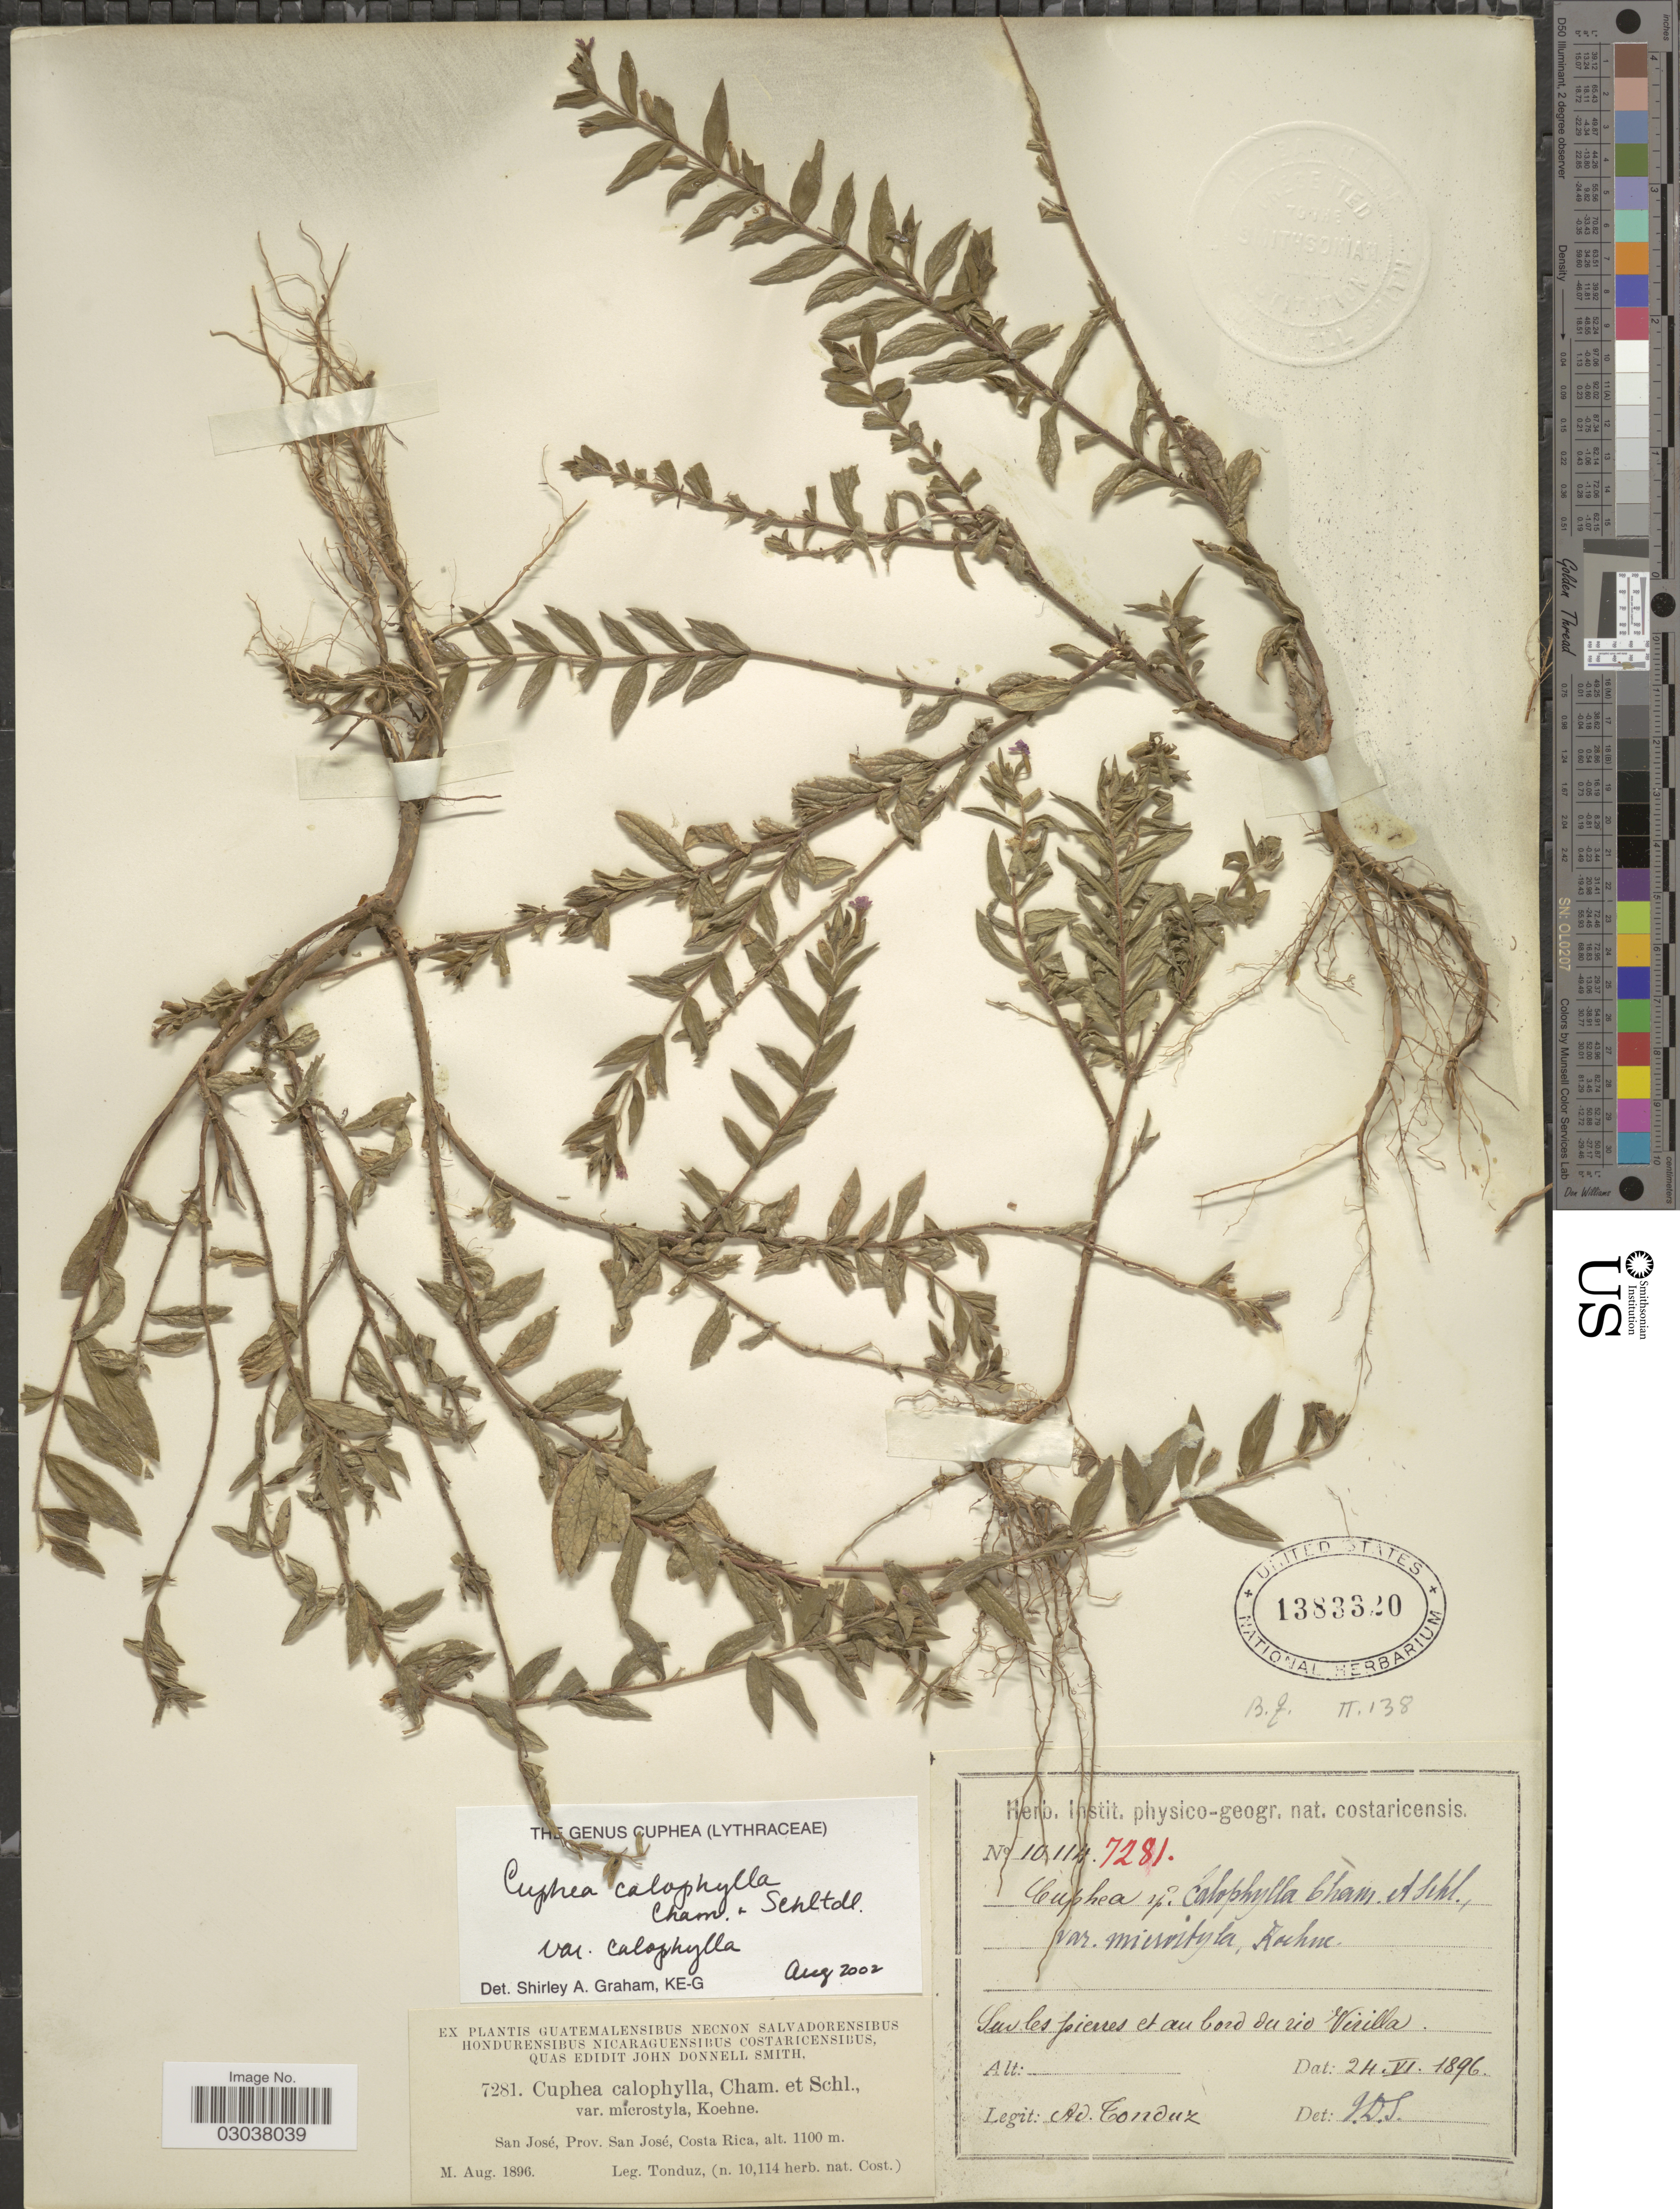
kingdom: Plantae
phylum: Tracheophyta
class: Magnoliopsida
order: Myrtales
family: Lythraceae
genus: Cuphea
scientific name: Cuphea calophylla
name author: Cham. & Schltdl.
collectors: A. Tonduz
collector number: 10114/7281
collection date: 1896-06-24/1896-08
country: Costa Rica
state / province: San José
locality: San José, Prov. San José. Sur les pierres et au bord du rio Virilla.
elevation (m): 1100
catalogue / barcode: US 1383320